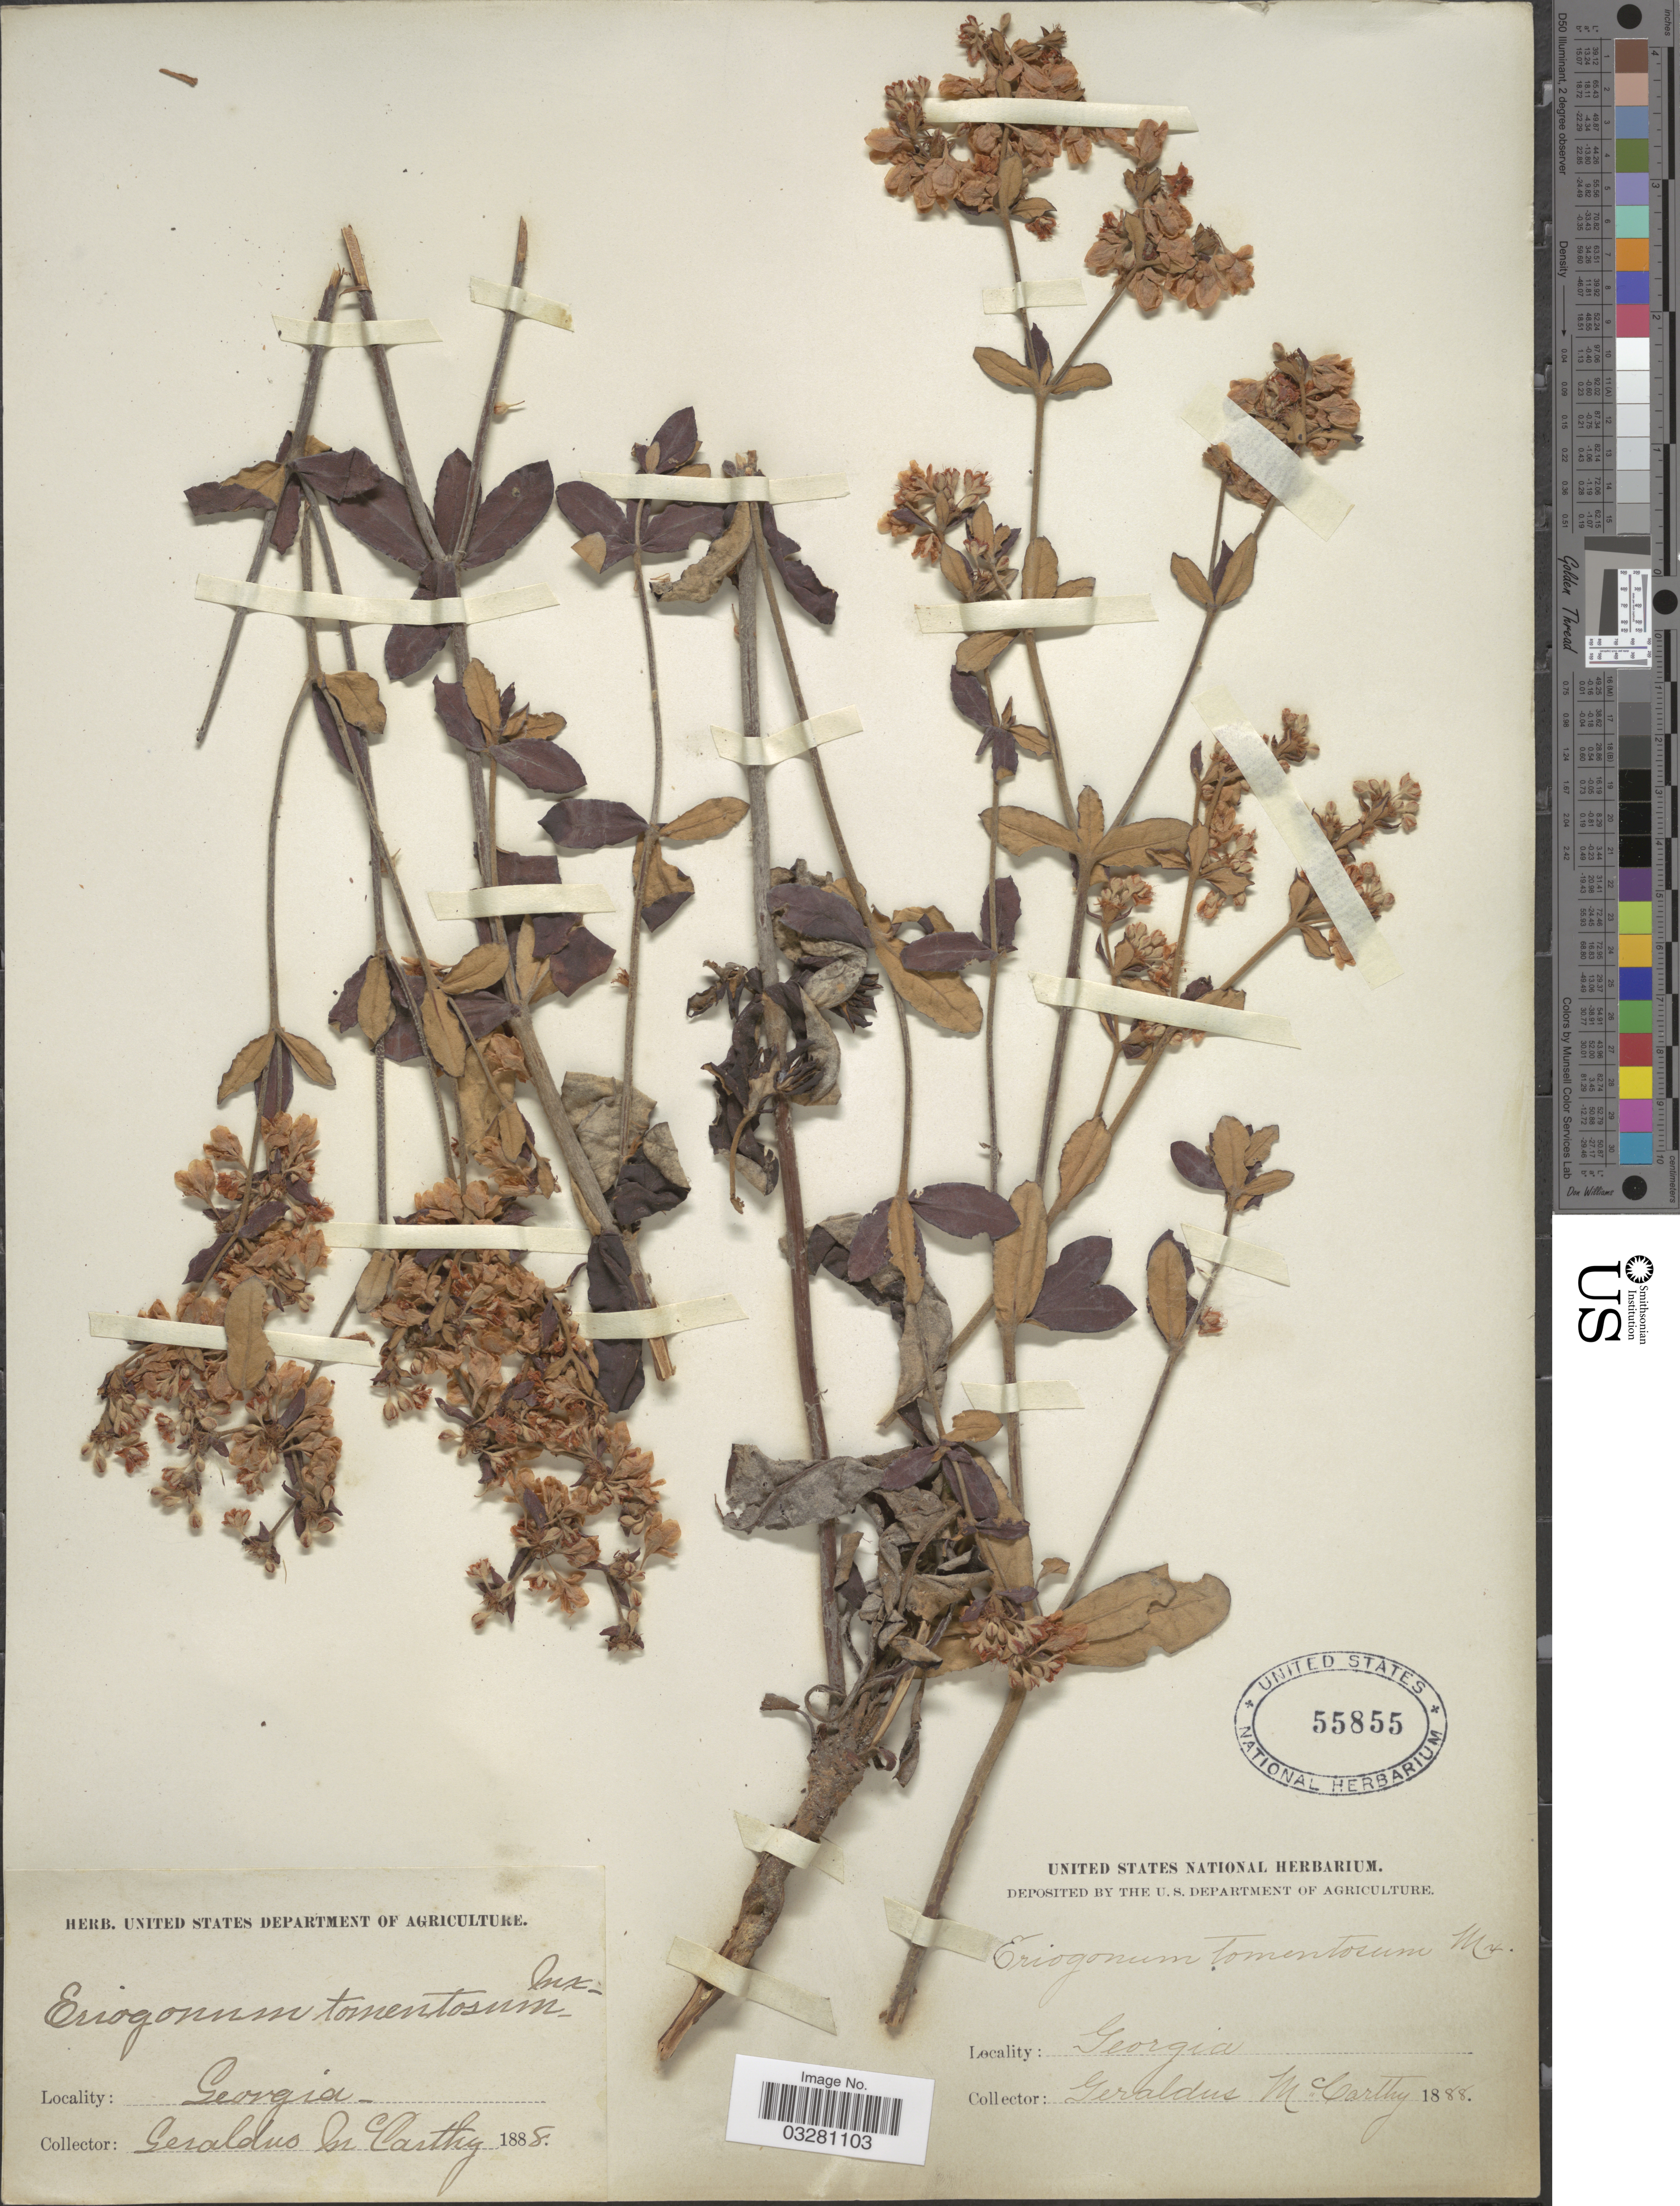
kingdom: Plantae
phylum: Tracheophyta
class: Magnoliopsida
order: Caryophyllales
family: Polygonaceae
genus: Eriogonum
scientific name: Eriogonum tomentosum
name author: Michx.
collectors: M. McCarthy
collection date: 1888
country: United States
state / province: Georgia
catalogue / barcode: US 55855